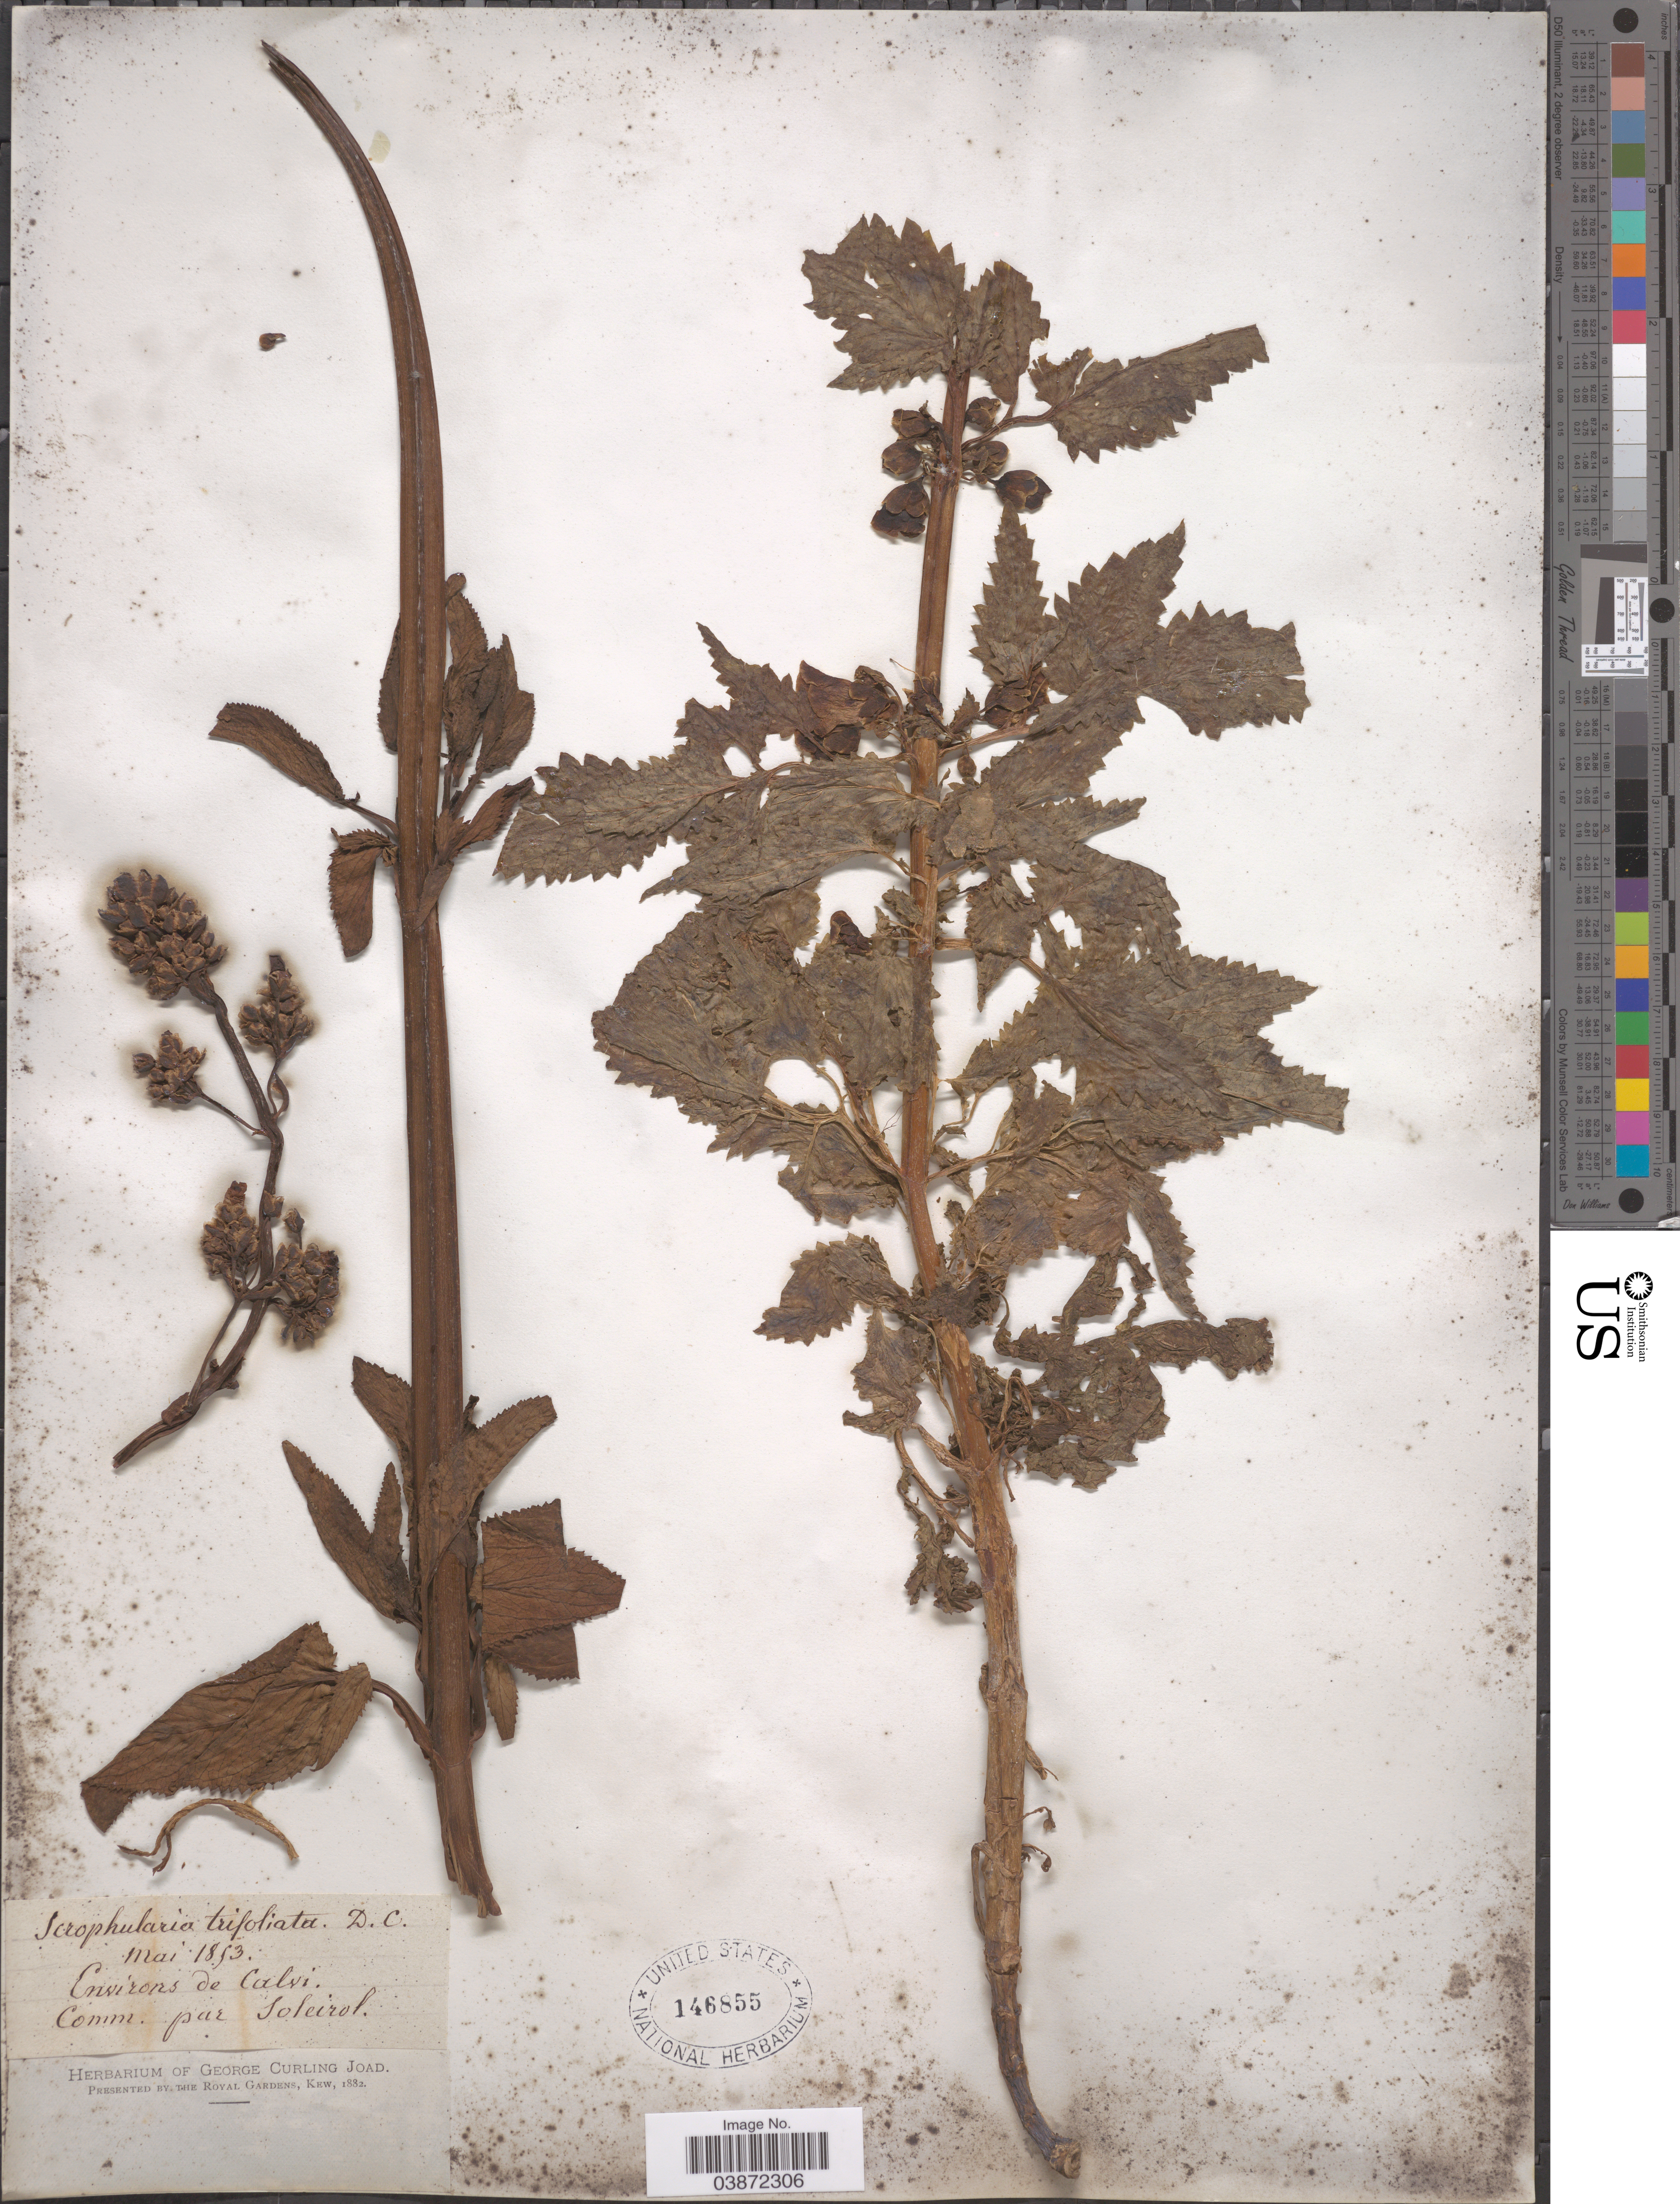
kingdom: Plantae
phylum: Tracheophyta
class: Magnoliopsida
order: Lamiales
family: Scrophulariaceae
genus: Scrophularia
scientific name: Scrophularia trifoliata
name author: L.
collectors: ex herb. George Curling Joad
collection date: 1853-05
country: France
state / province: Corsica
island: Corse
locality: Environs de Calvi.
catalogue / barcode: US 146855